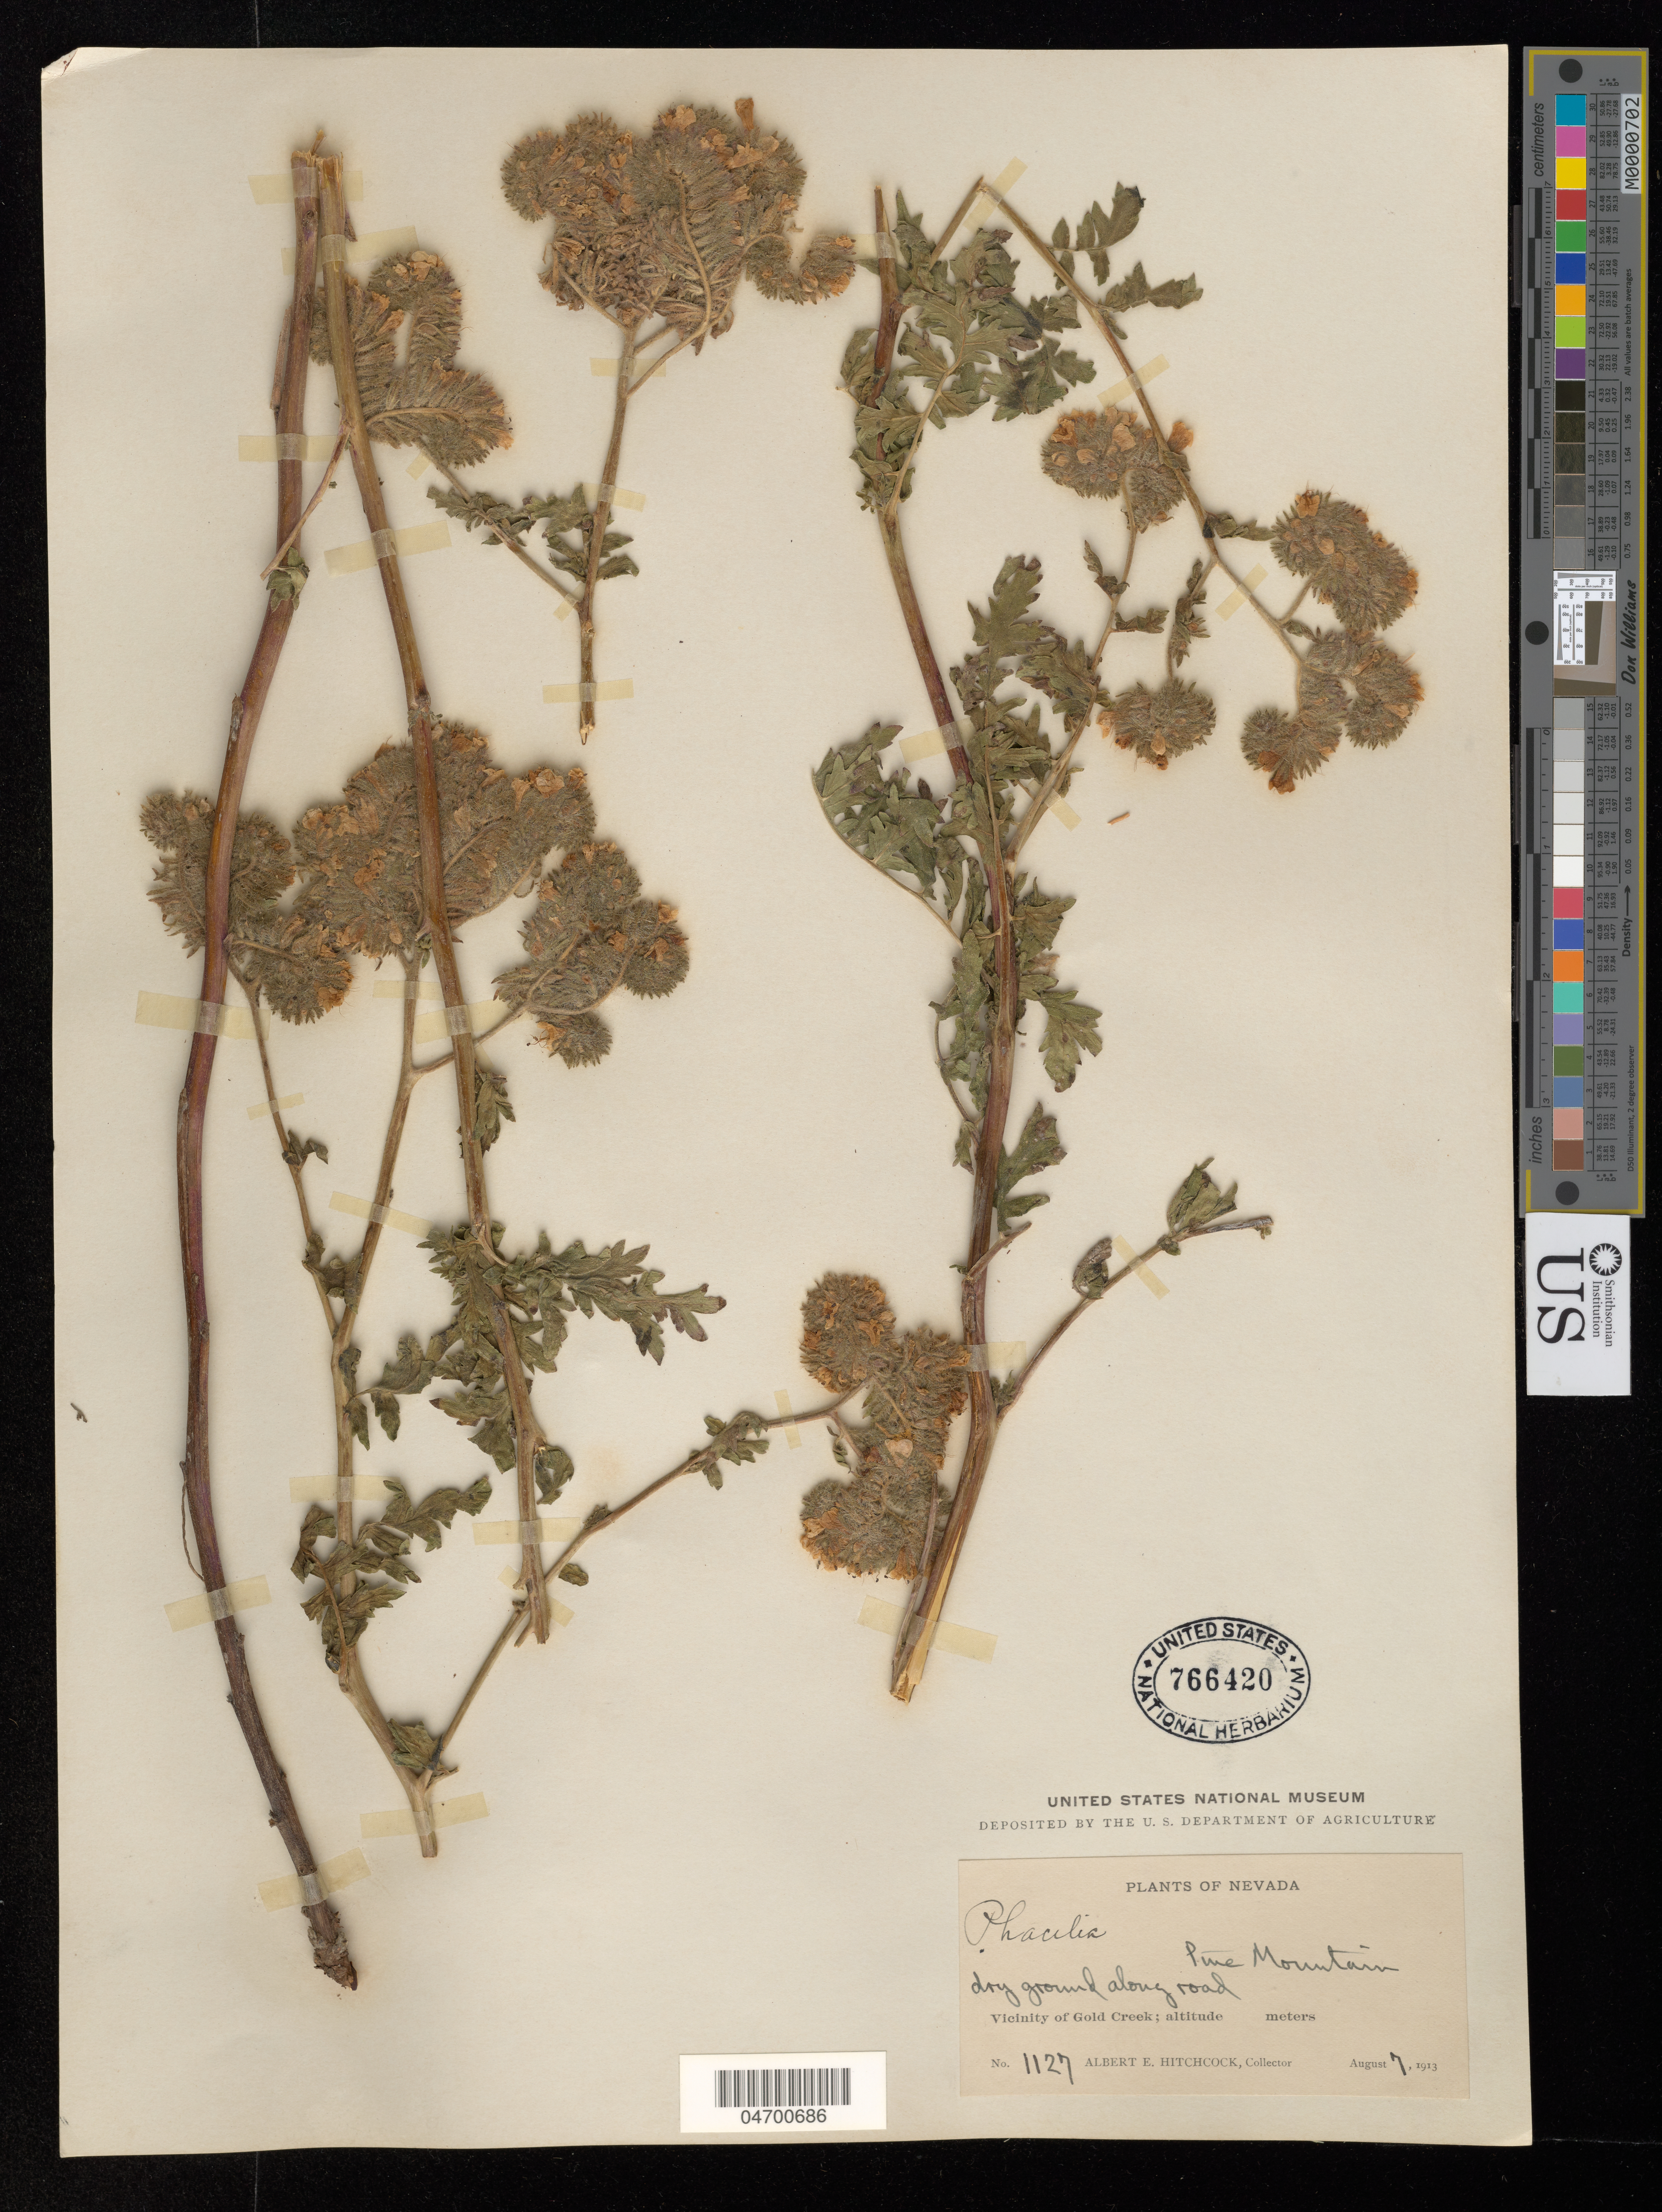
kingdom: Plantae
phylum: Tracheophyta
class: Magnoliopsida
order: Boraginales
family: Hydrophyllaceae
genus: Phacelia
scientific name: Phacelia sp.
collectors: A. Hitchcock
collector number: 1127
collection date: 1913-08-07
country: United States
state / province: Nevada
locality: Pine Mountain. Vicinity of Gold Creek. Dry ground along road.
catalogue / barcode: US 766420